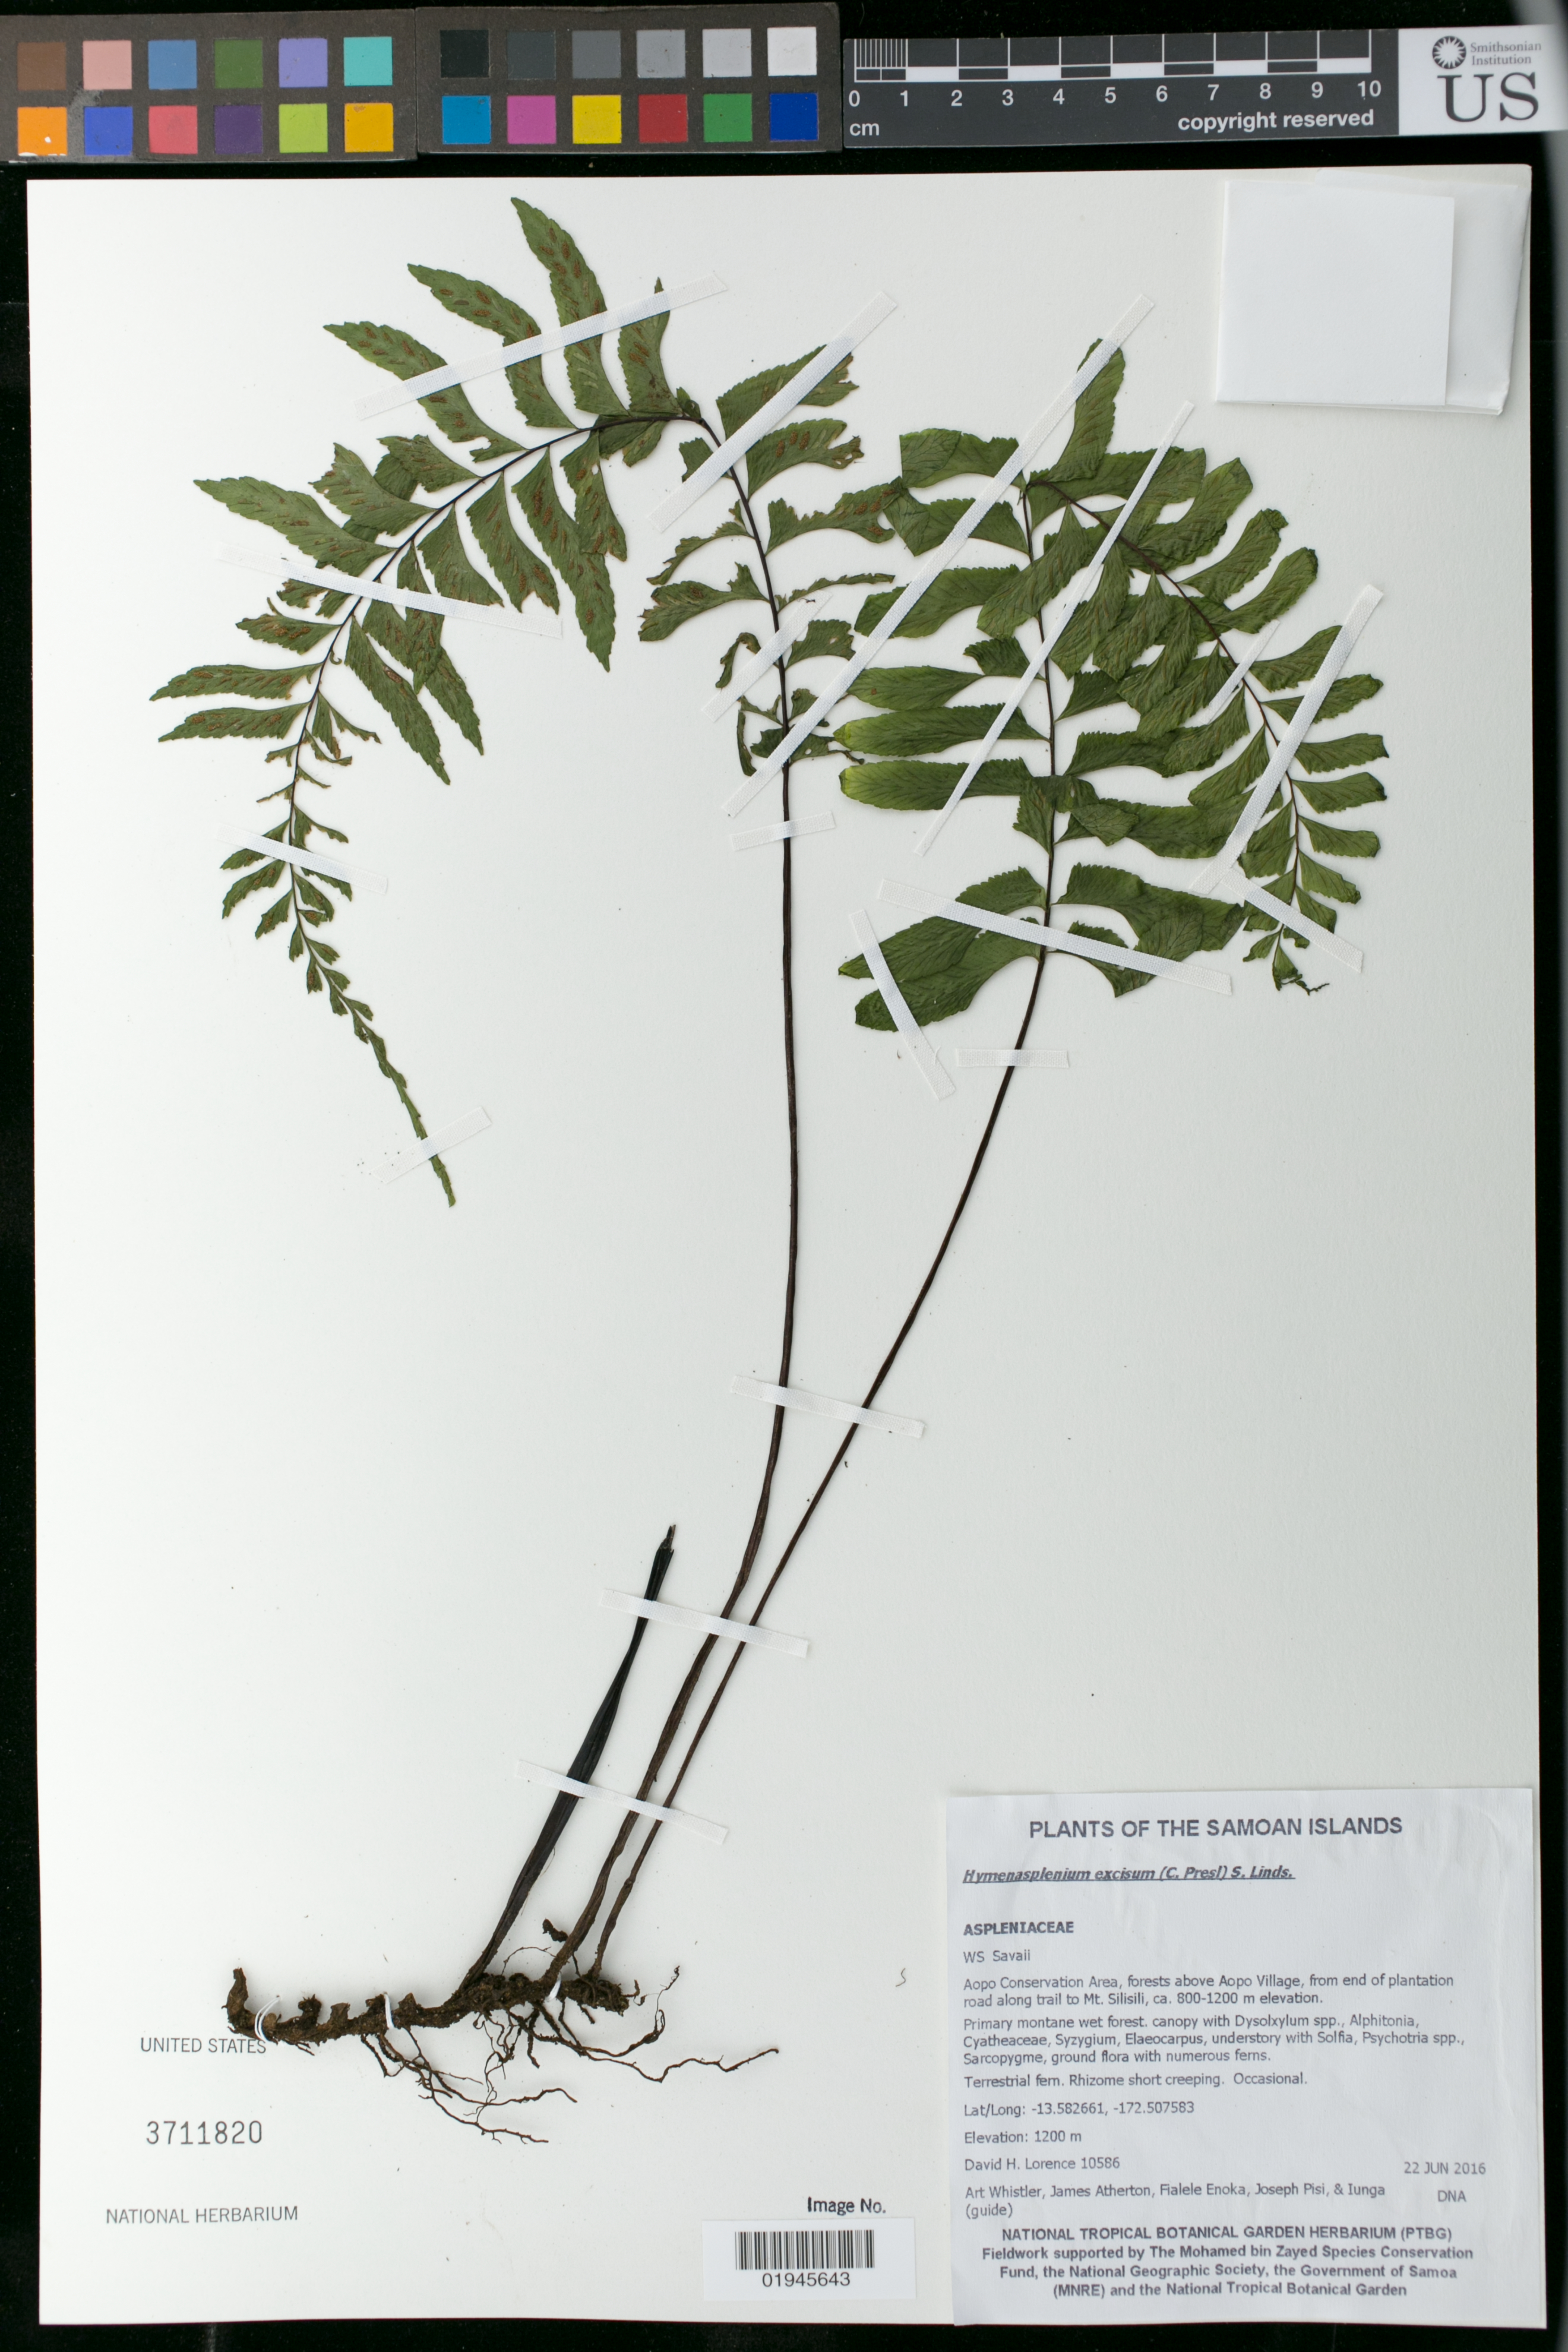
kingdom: Plantae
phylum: Tracheophyta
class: Polypodiopsida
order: Polypodiales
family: Aspleniaceae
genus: Hymenasplenium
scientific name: Hymenasplenium excisum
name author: C. Presl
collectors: D. Lorence, A. Whistler, J. Atherton, F. Enoka & J. Pisi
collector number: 10586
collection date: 2016-06-22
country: Samoa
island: Savai'i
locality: Aopo Conservation Area, forests above Aopo Village, from end of plantation road along trail to Mt. Silisili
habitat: Primary montane wet forest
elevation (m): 1200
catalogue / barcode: US 3711820